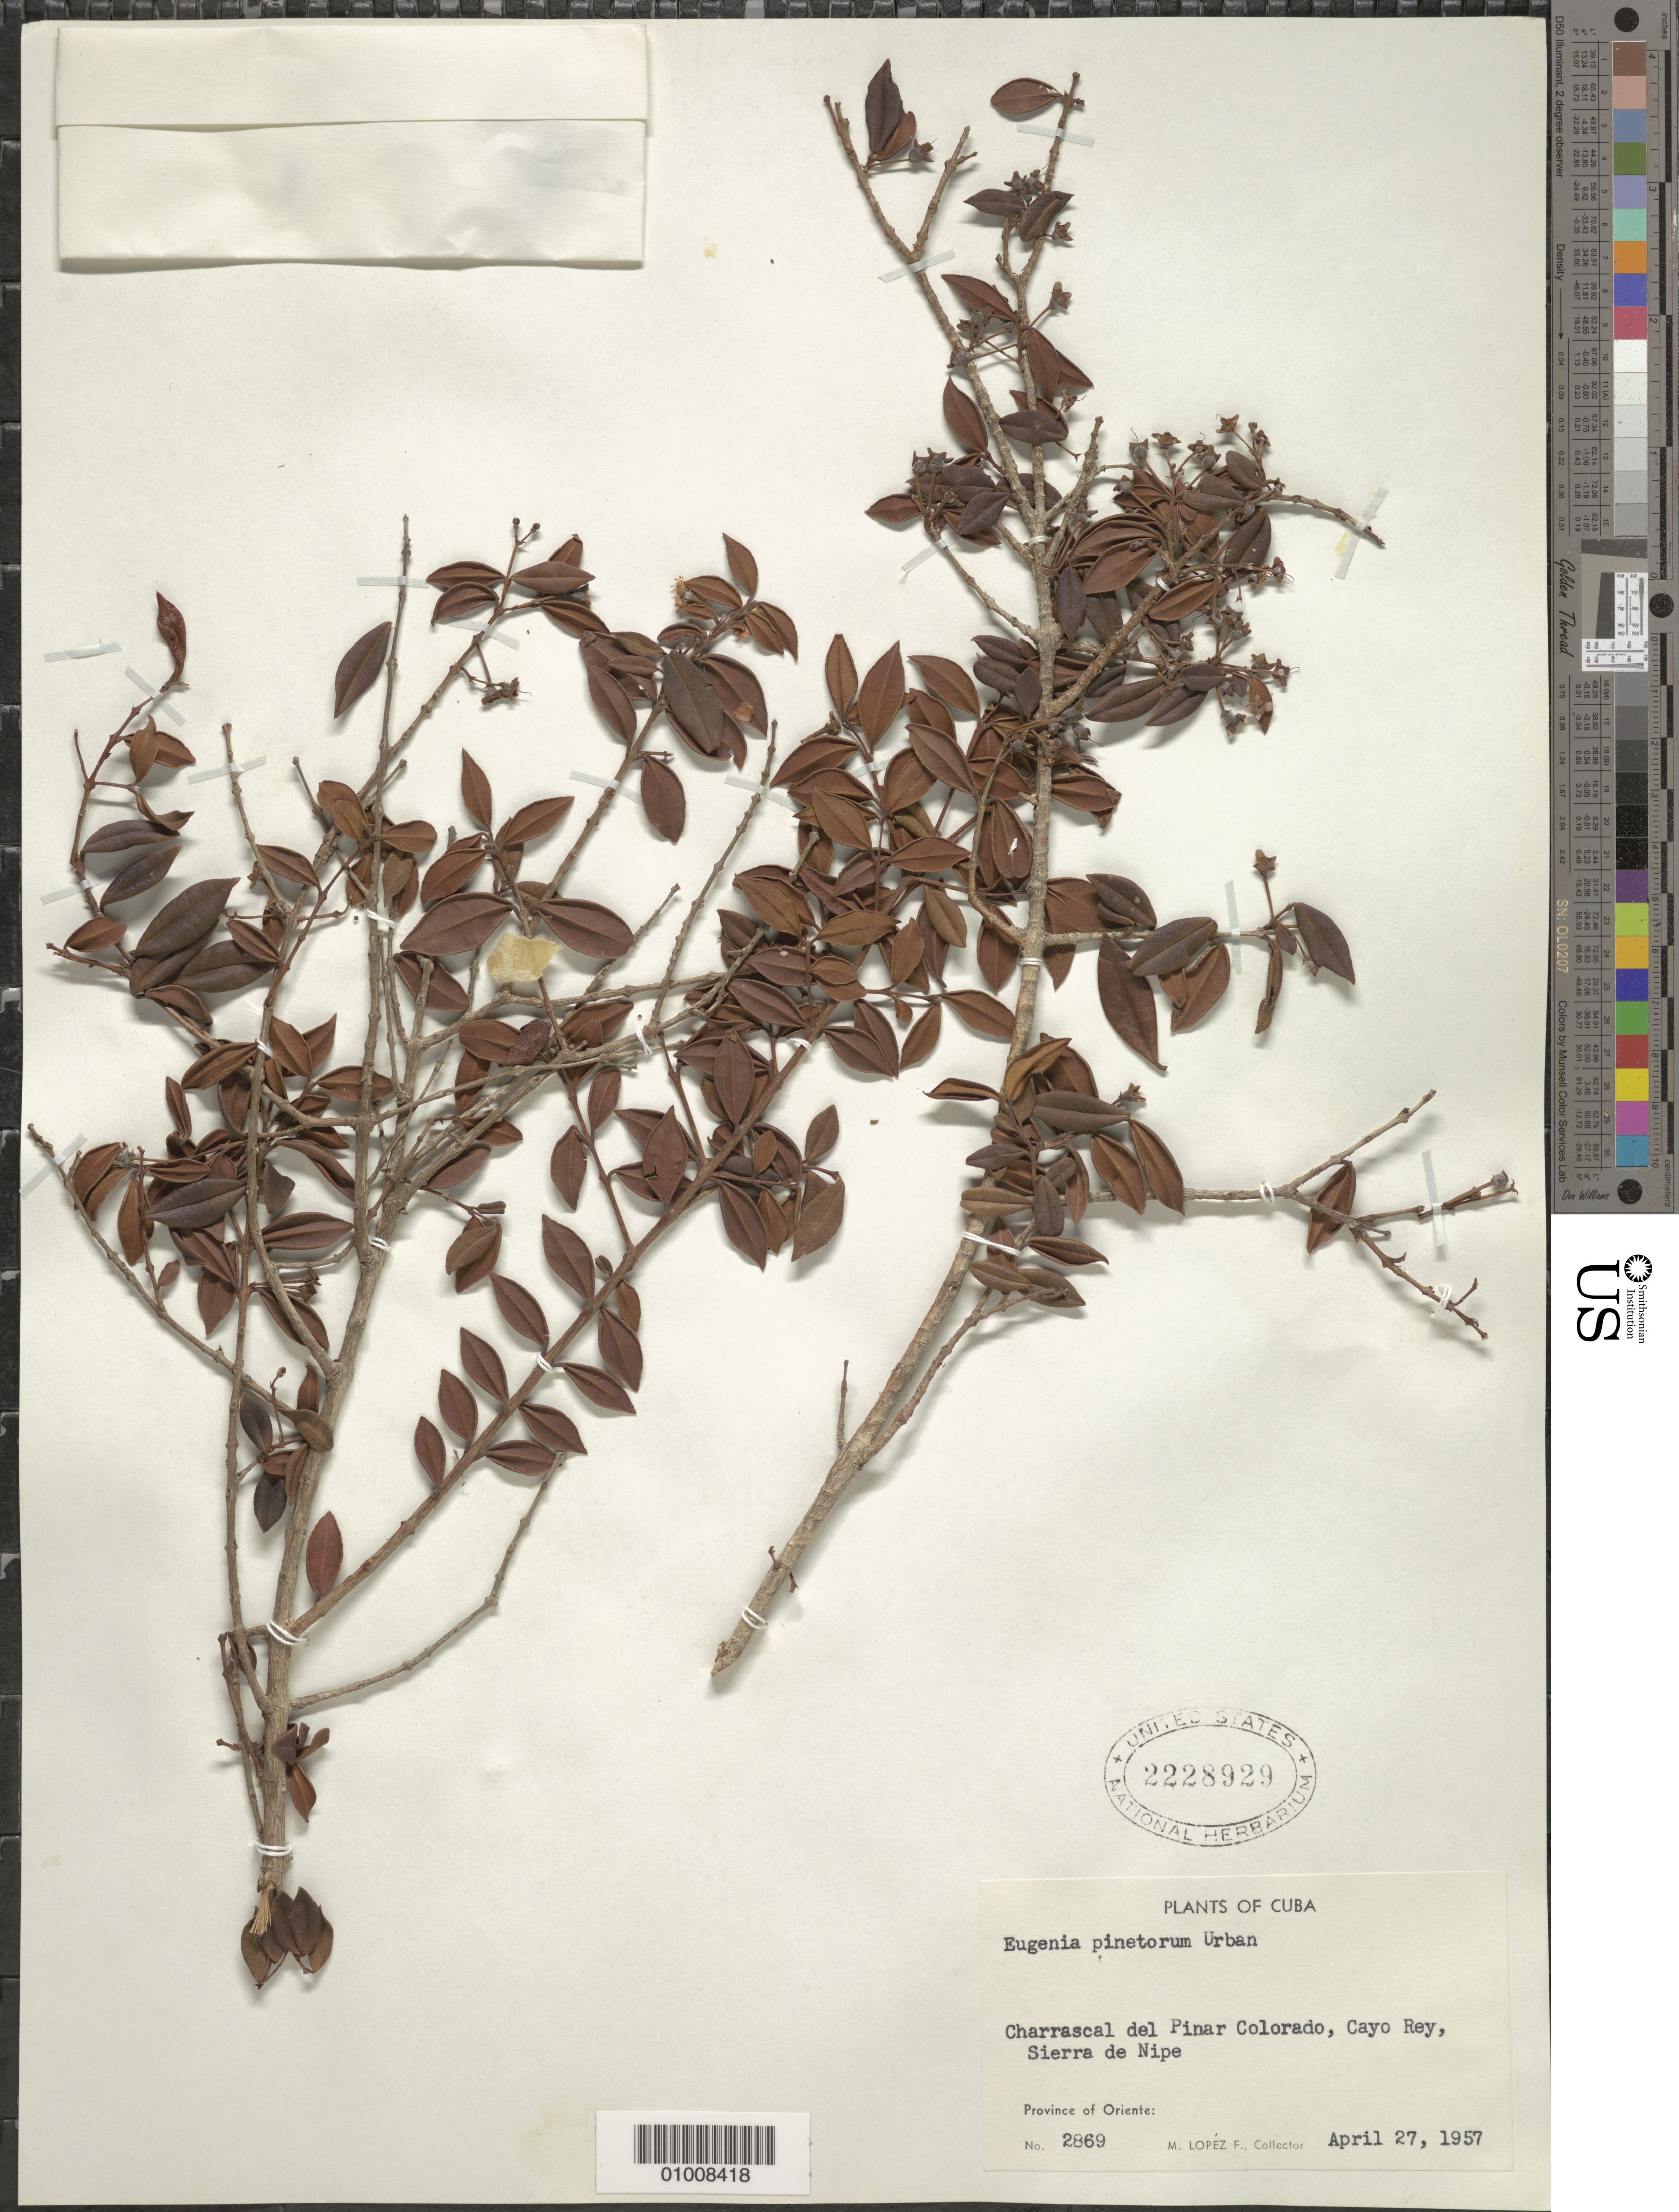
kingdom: Plantae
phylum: Tracheophyta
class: Magnoliopsida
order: Myrtales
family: Myrtaceae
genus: Eugenia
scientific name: Eugenia pinetorum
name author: Urb.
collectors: M. López Figueiras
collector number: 2869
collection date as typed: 27 Apr 1957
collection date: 1957-04-27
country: Cuba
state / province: Holguín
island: Cuba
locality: Pinar Colorado, Cayo Rey, Sierra de Nipe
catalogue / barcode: US 2228929